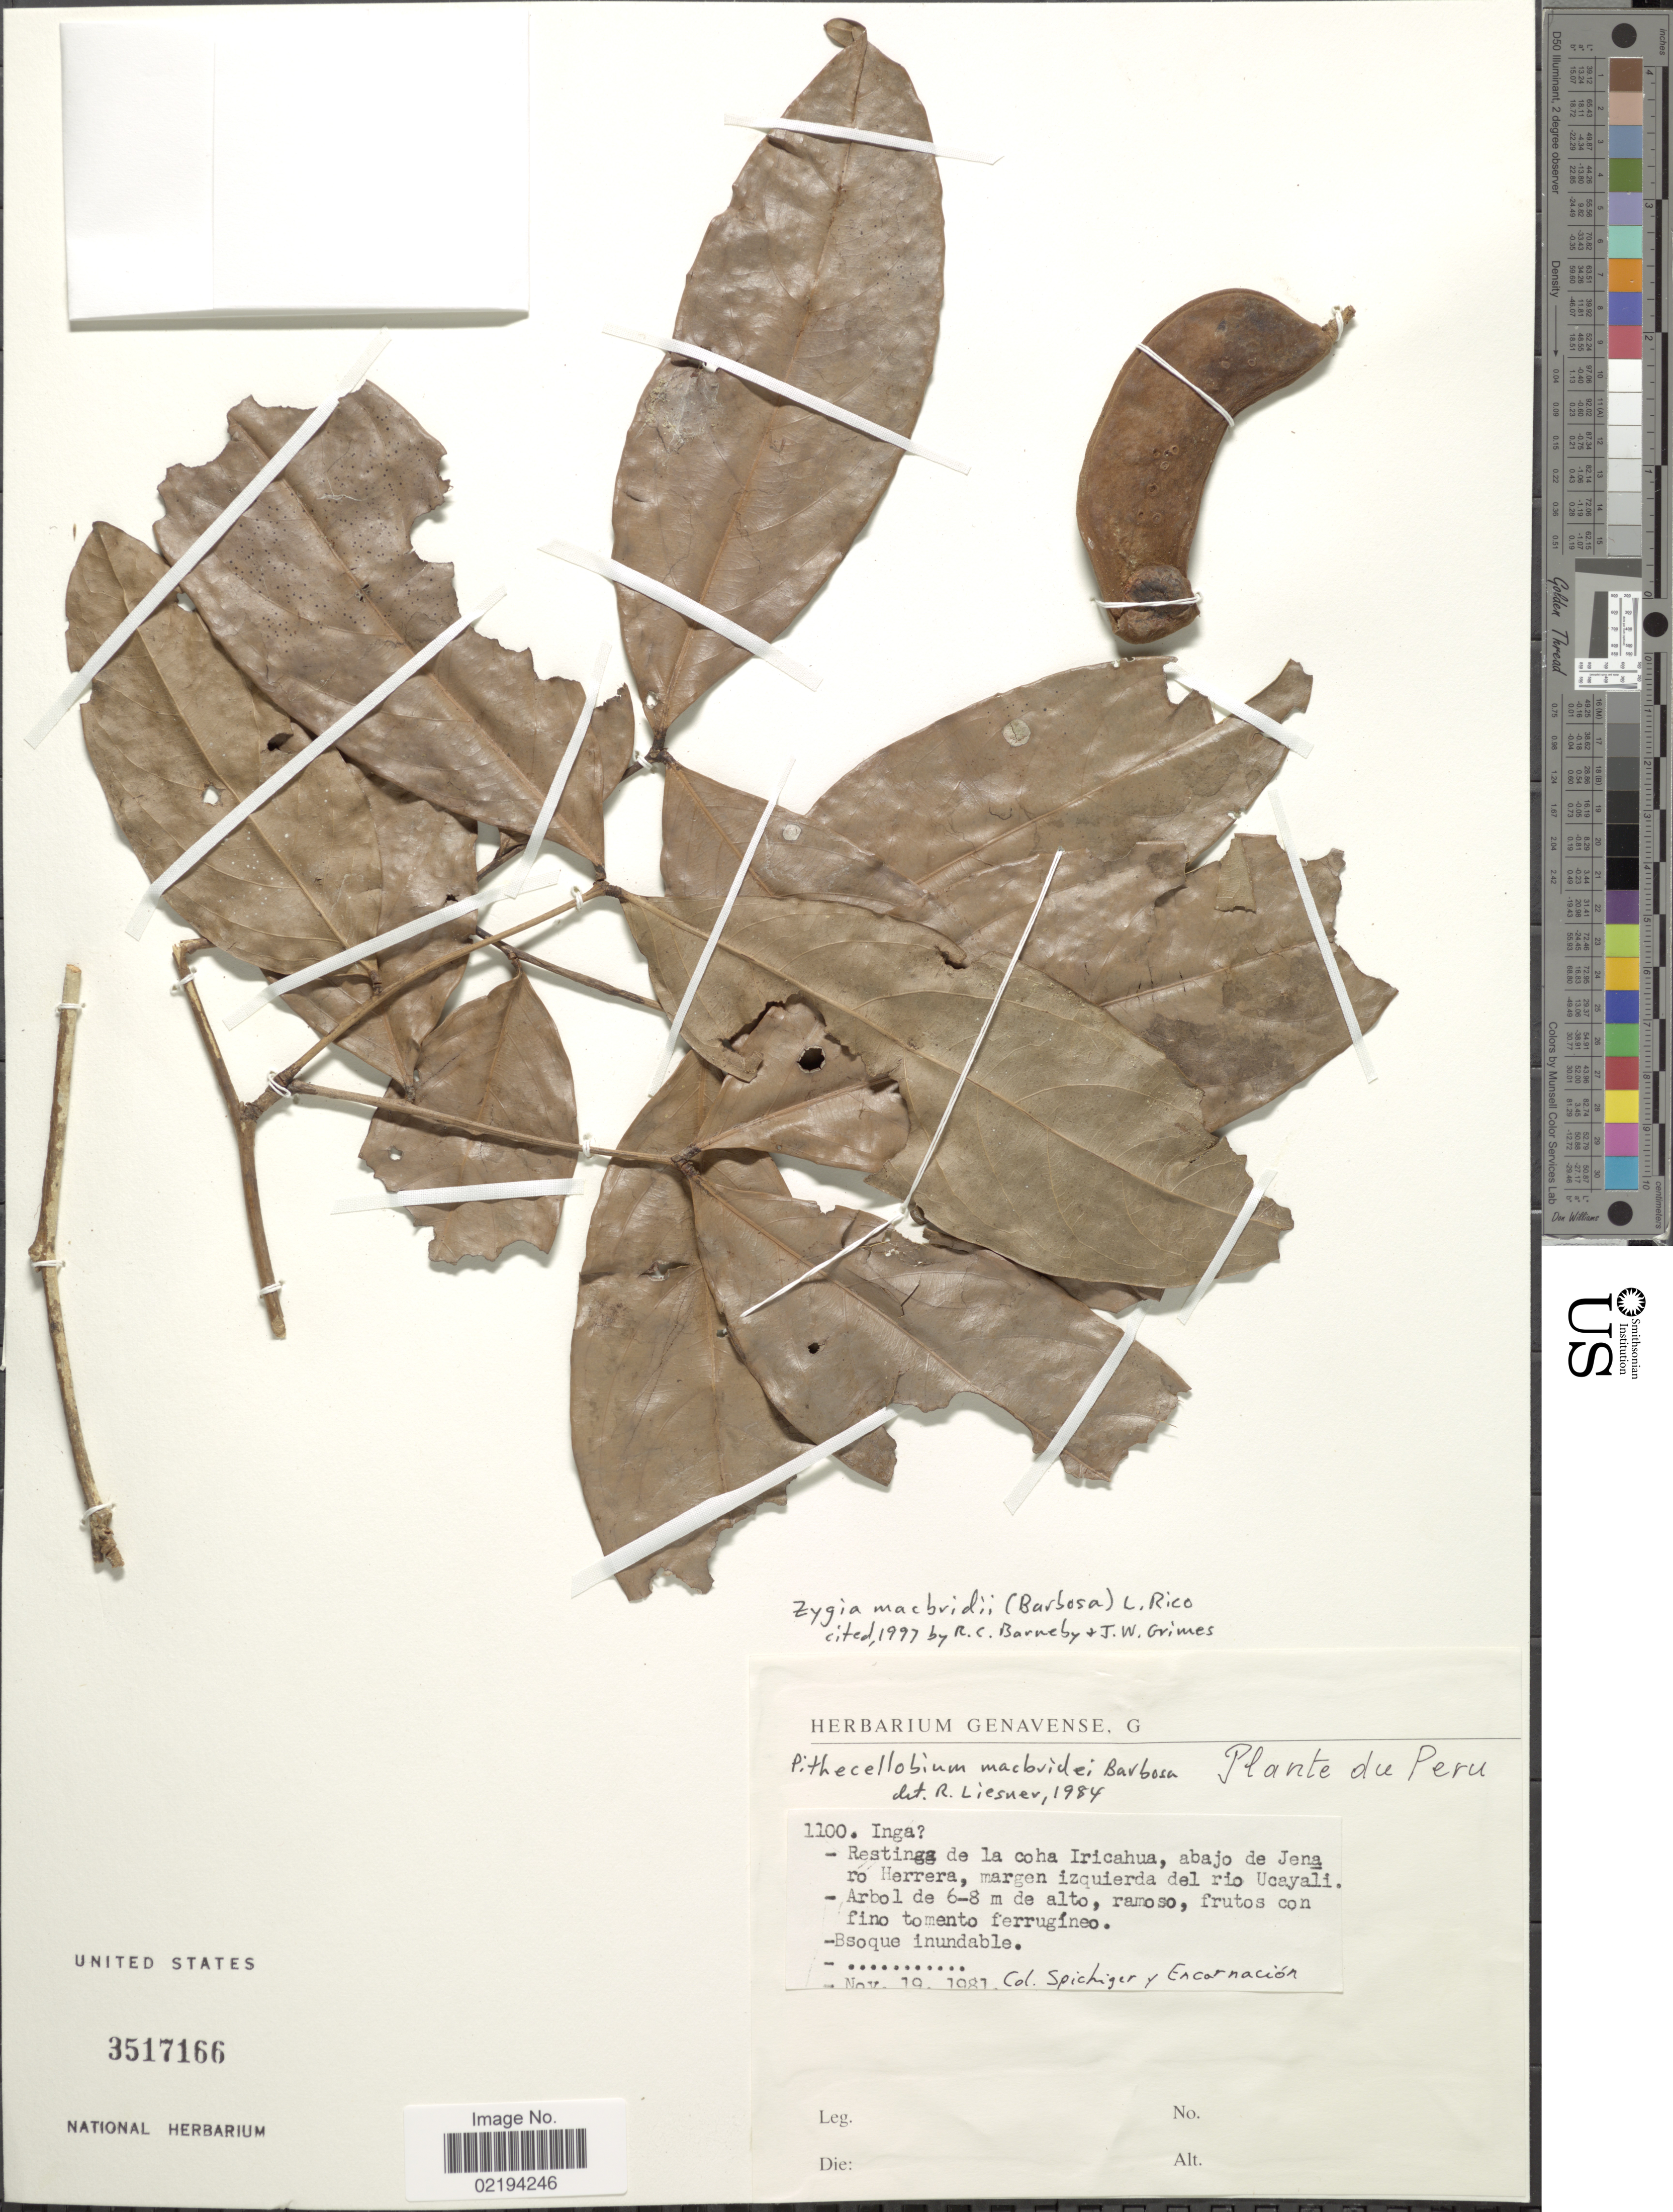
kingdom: Plantae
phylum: Tracheophyta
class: Magnoliopsida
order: Fabales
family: Fabaceae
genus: Zygia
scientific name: Zygia macbridei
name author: (C. Barbosa) L. Rico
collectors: R. Spichiger & -- Encarnacion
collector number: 1100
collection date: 1981-11-19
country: Peru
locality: Restinga de la coha Iricahua, abajo de Jenaro Herrera, margen izquierda del rio Ucayali.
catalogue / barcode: US 3517166